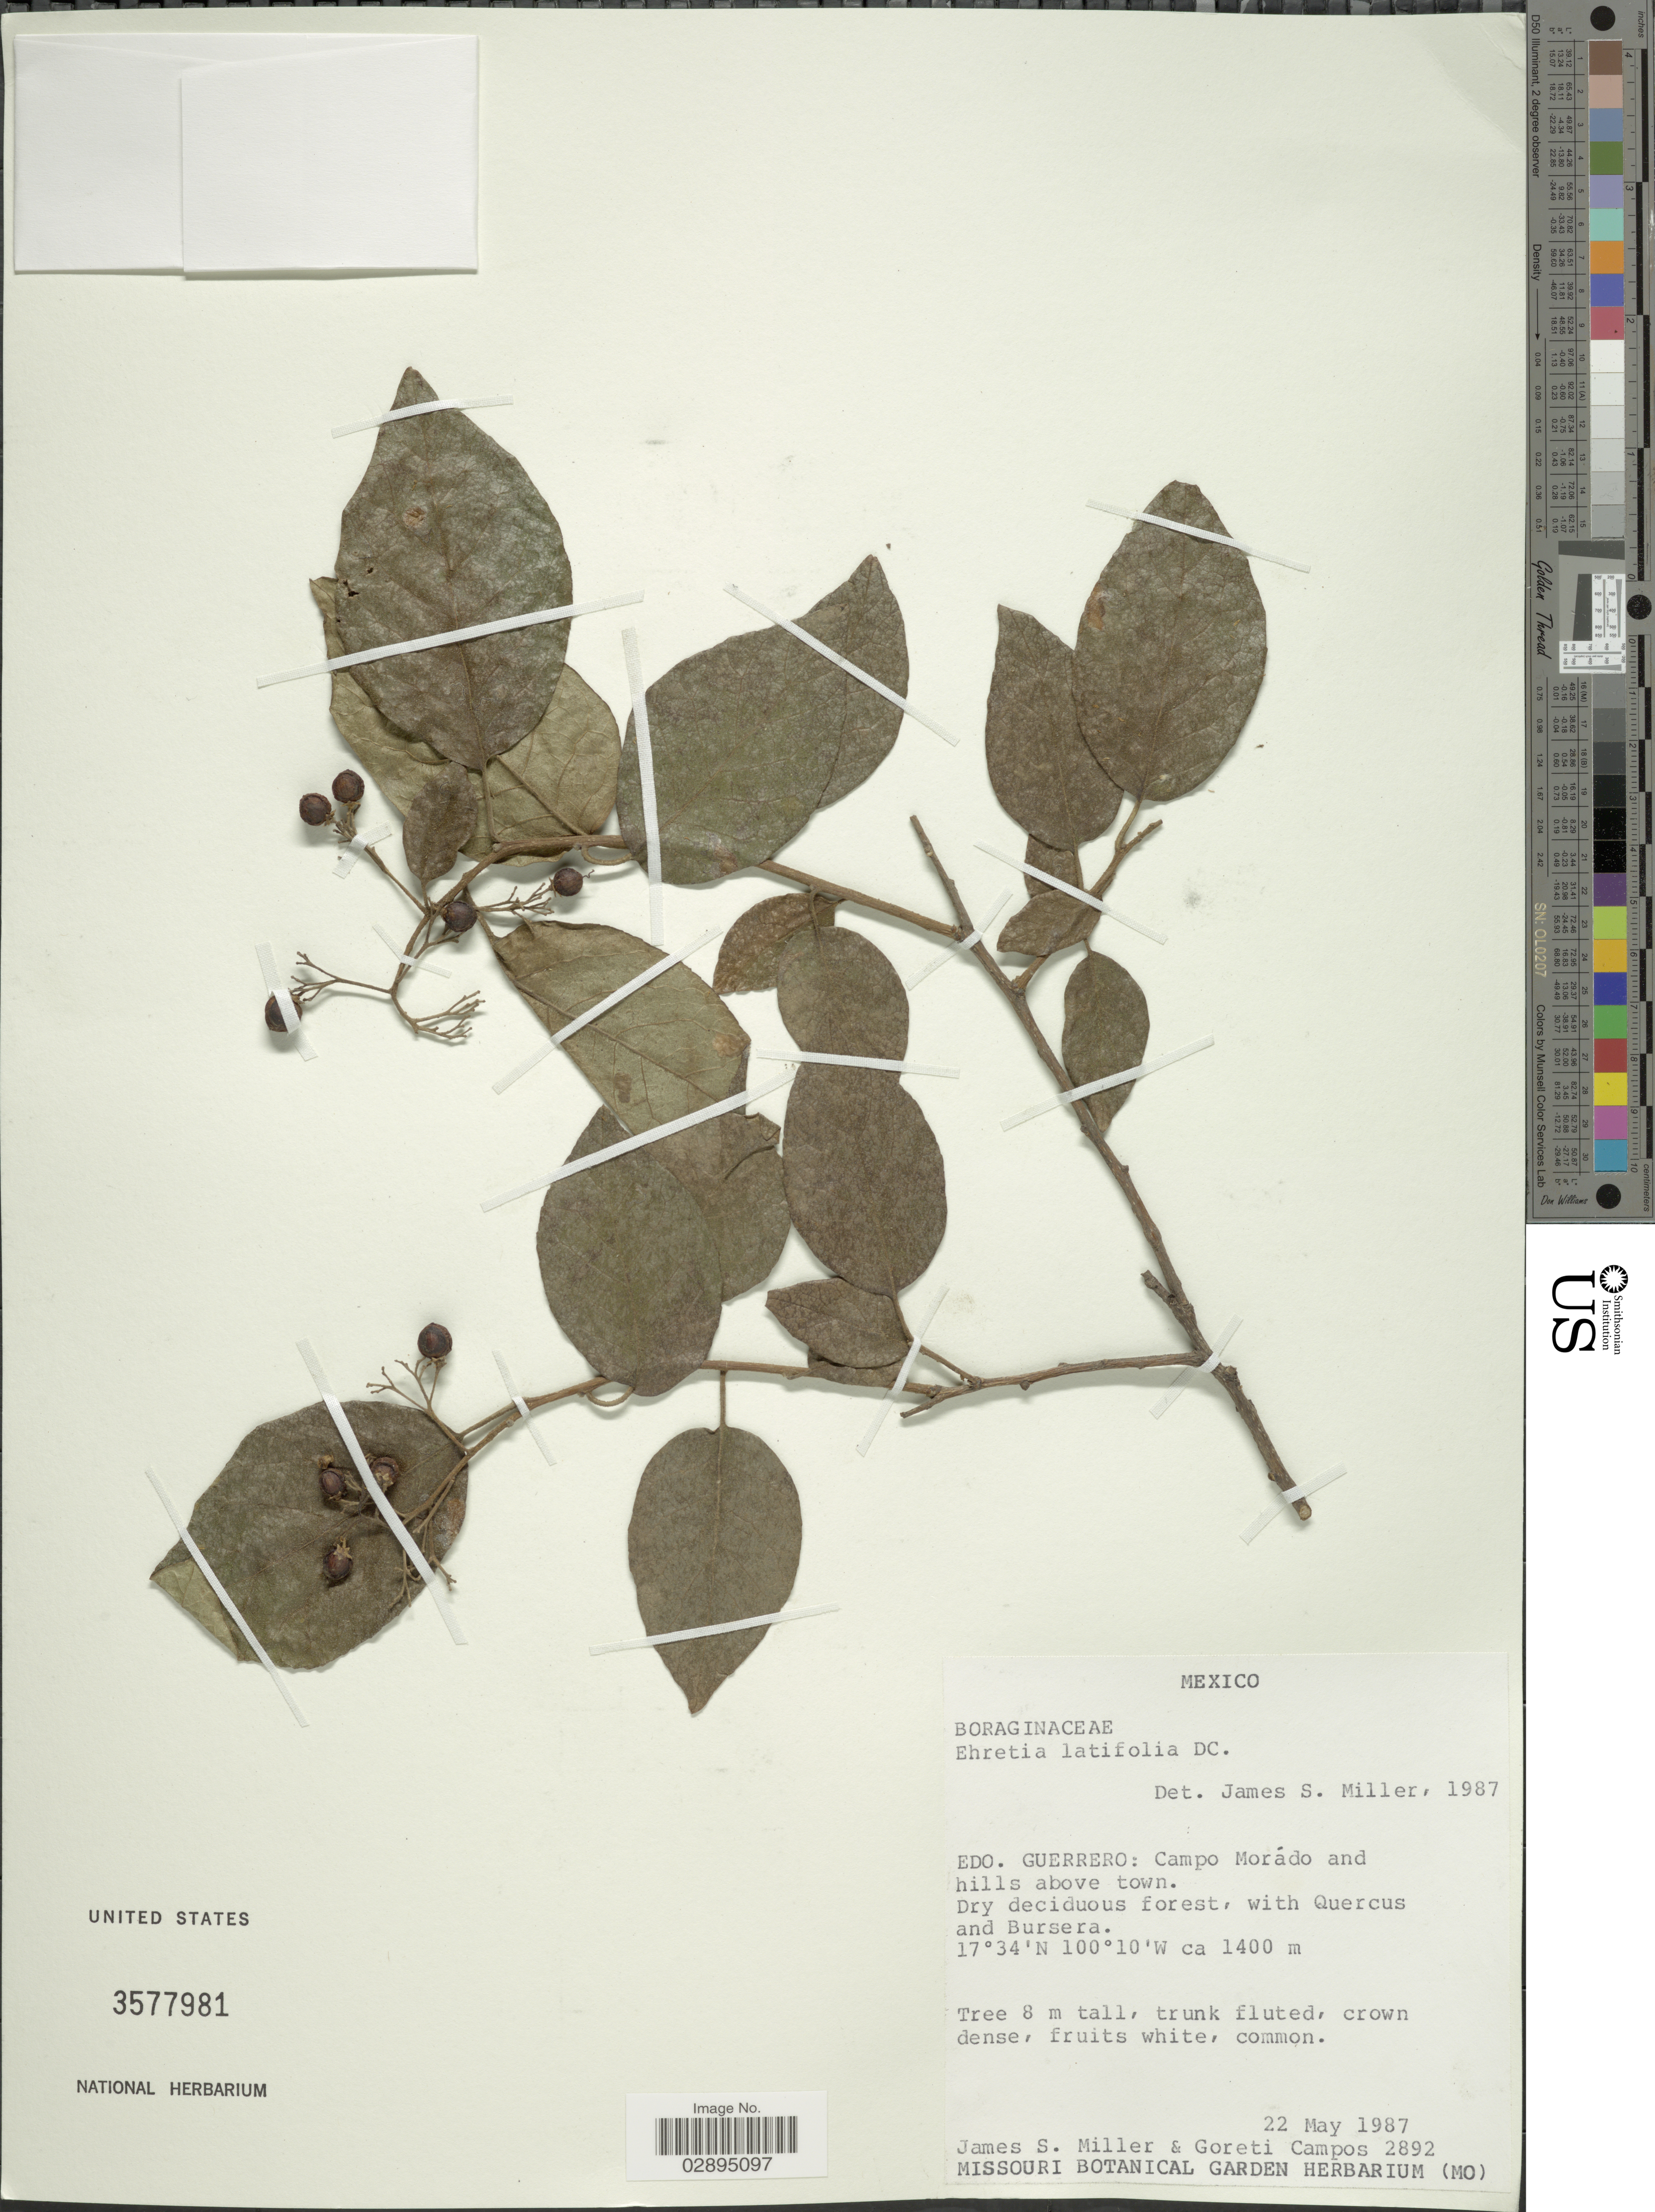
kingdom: Plantae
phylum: Tracheophyta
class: Magnoliopsida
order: Boraginales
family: Ehretiaceae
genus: Ehretia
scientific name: Ehretia latifolia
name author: DC.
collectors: J. S. Miller & G. Campos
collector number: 2892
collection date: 1987-05-22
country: Mexico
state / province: Guerrero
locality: Edo. Guerrero: Campo Morádo and hills above town.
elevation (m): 1400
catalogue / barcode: US 3577981